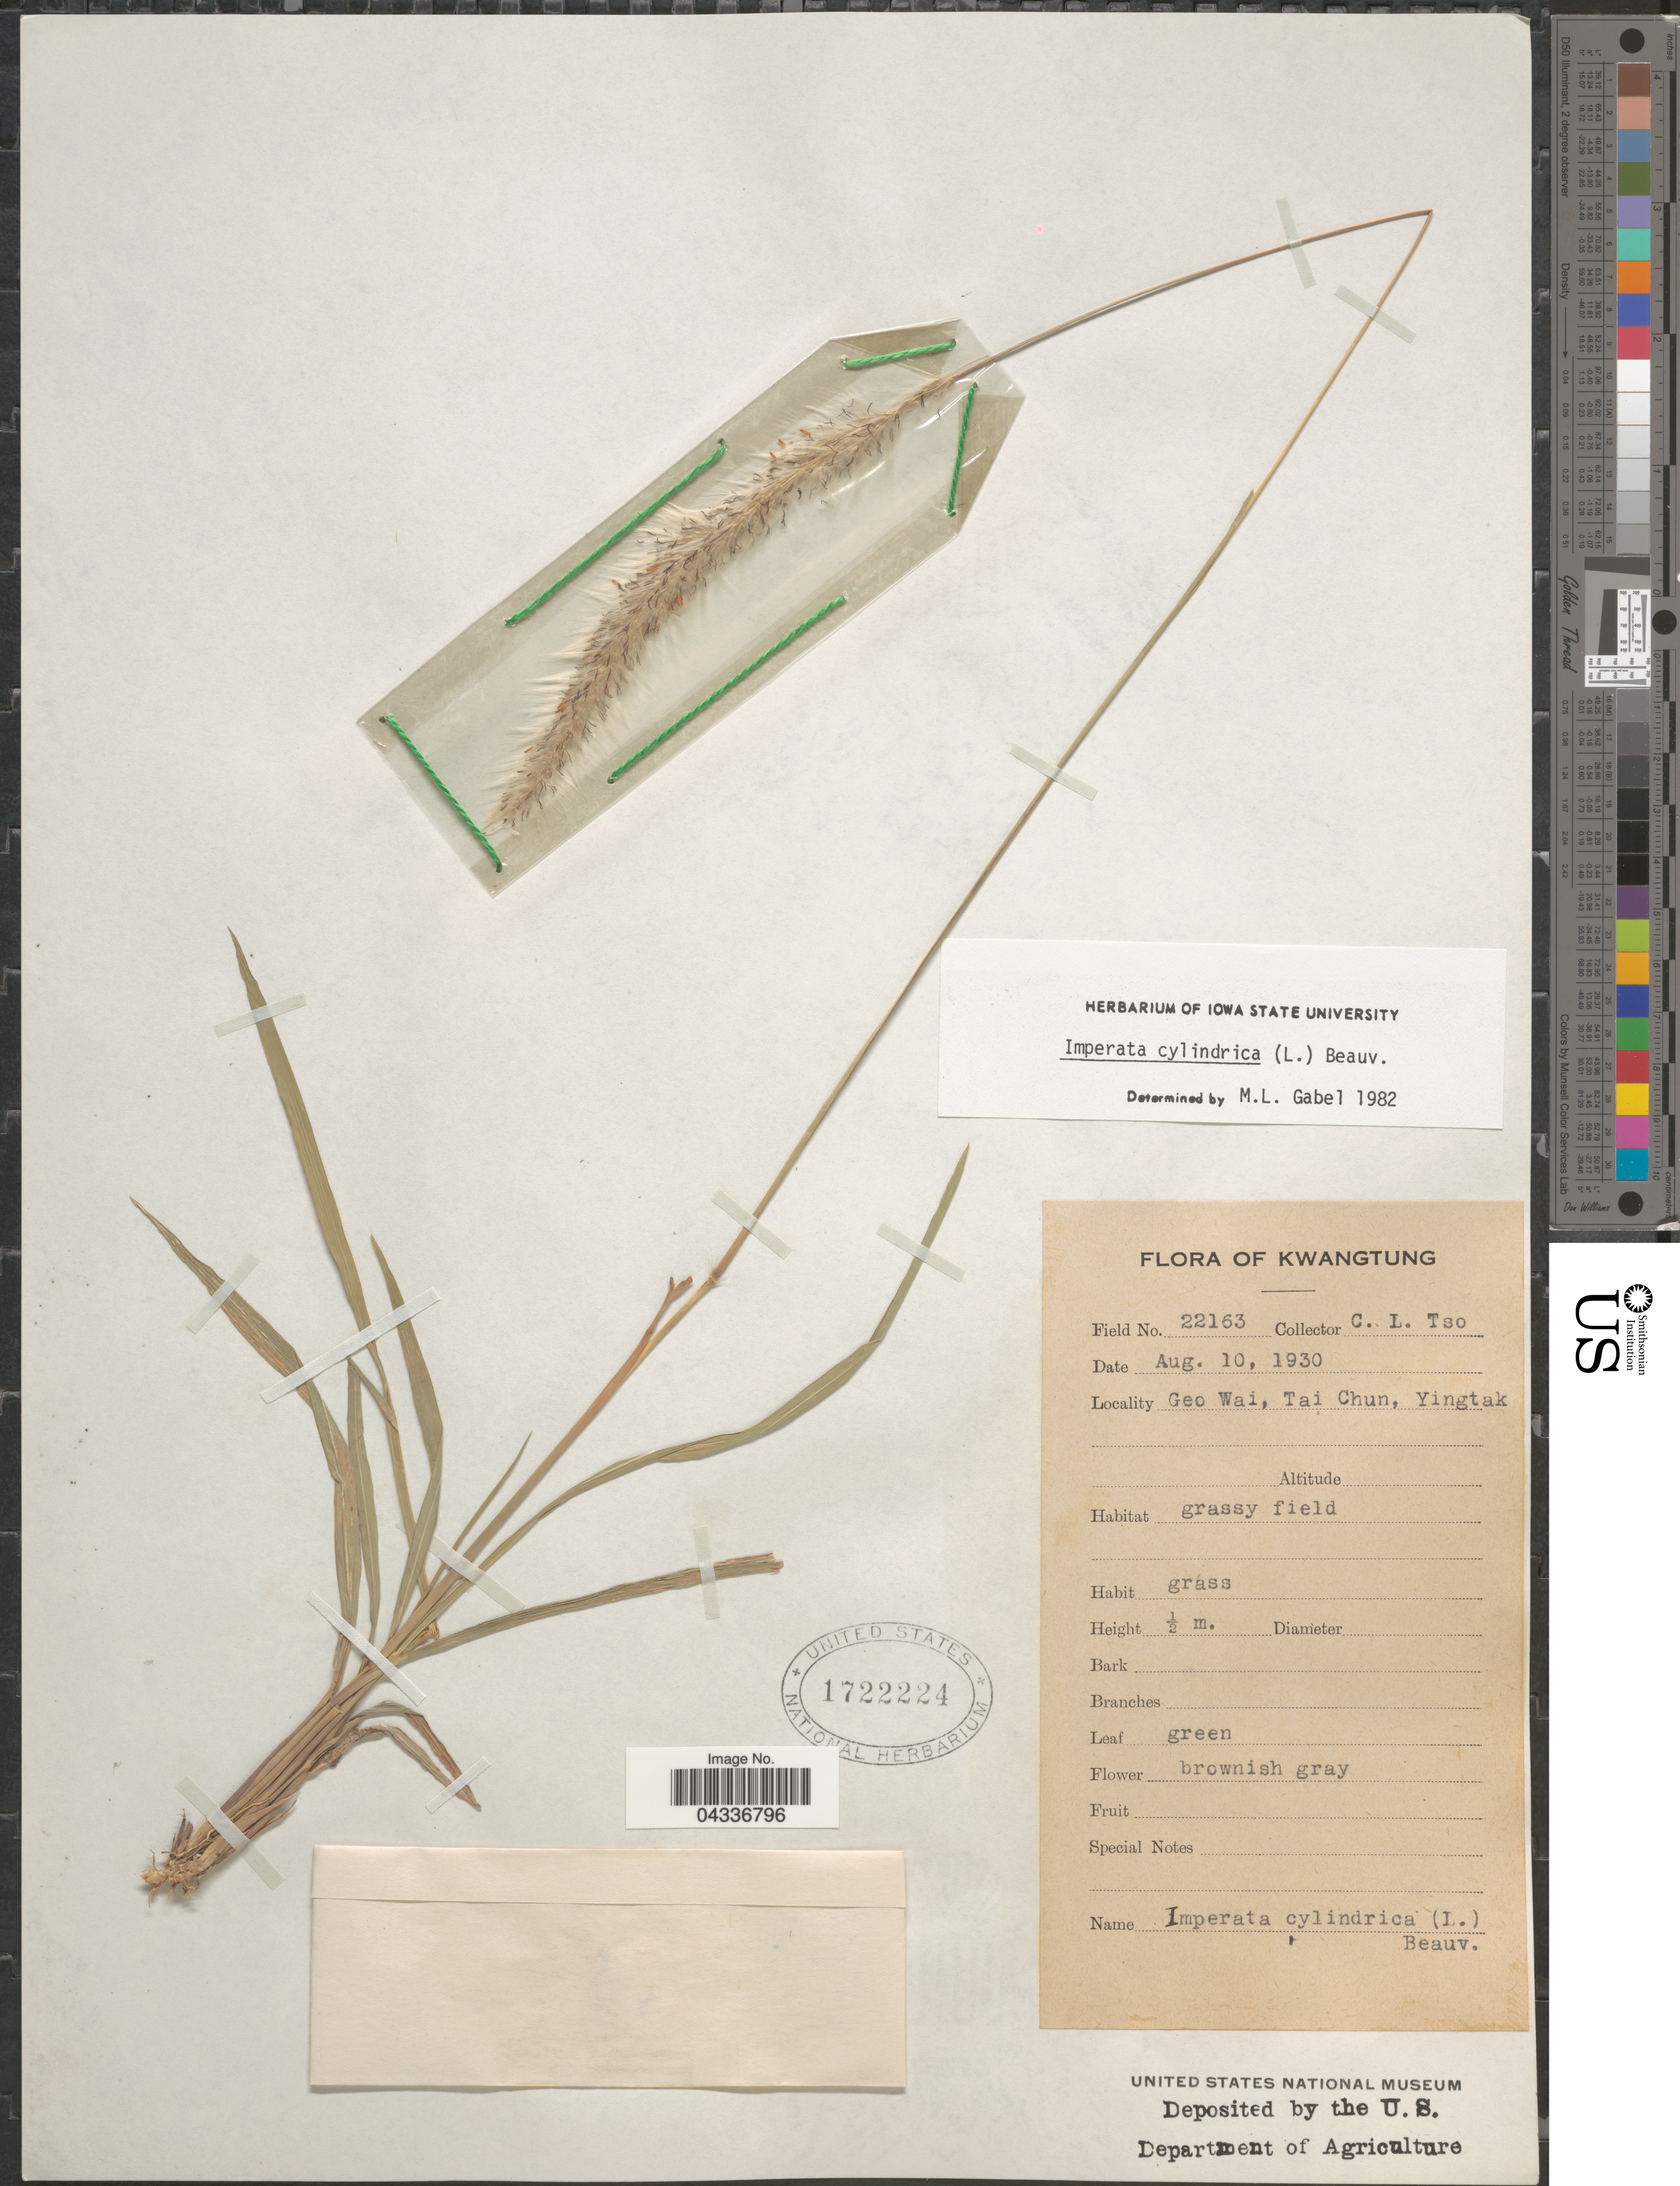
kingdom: Plantae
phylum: Tracheophyta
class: Liliopsida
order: Poales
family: Poaceae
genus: Imperata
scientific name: Imperata cylindrica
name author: (L.) P. Beauv.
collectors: C. Tso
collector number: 22163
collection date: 1930-08-10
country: China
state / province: Guangdong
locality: Kwangtung. Geo Wai, Tau Chun, Yingtak.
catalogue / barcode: US 1722224